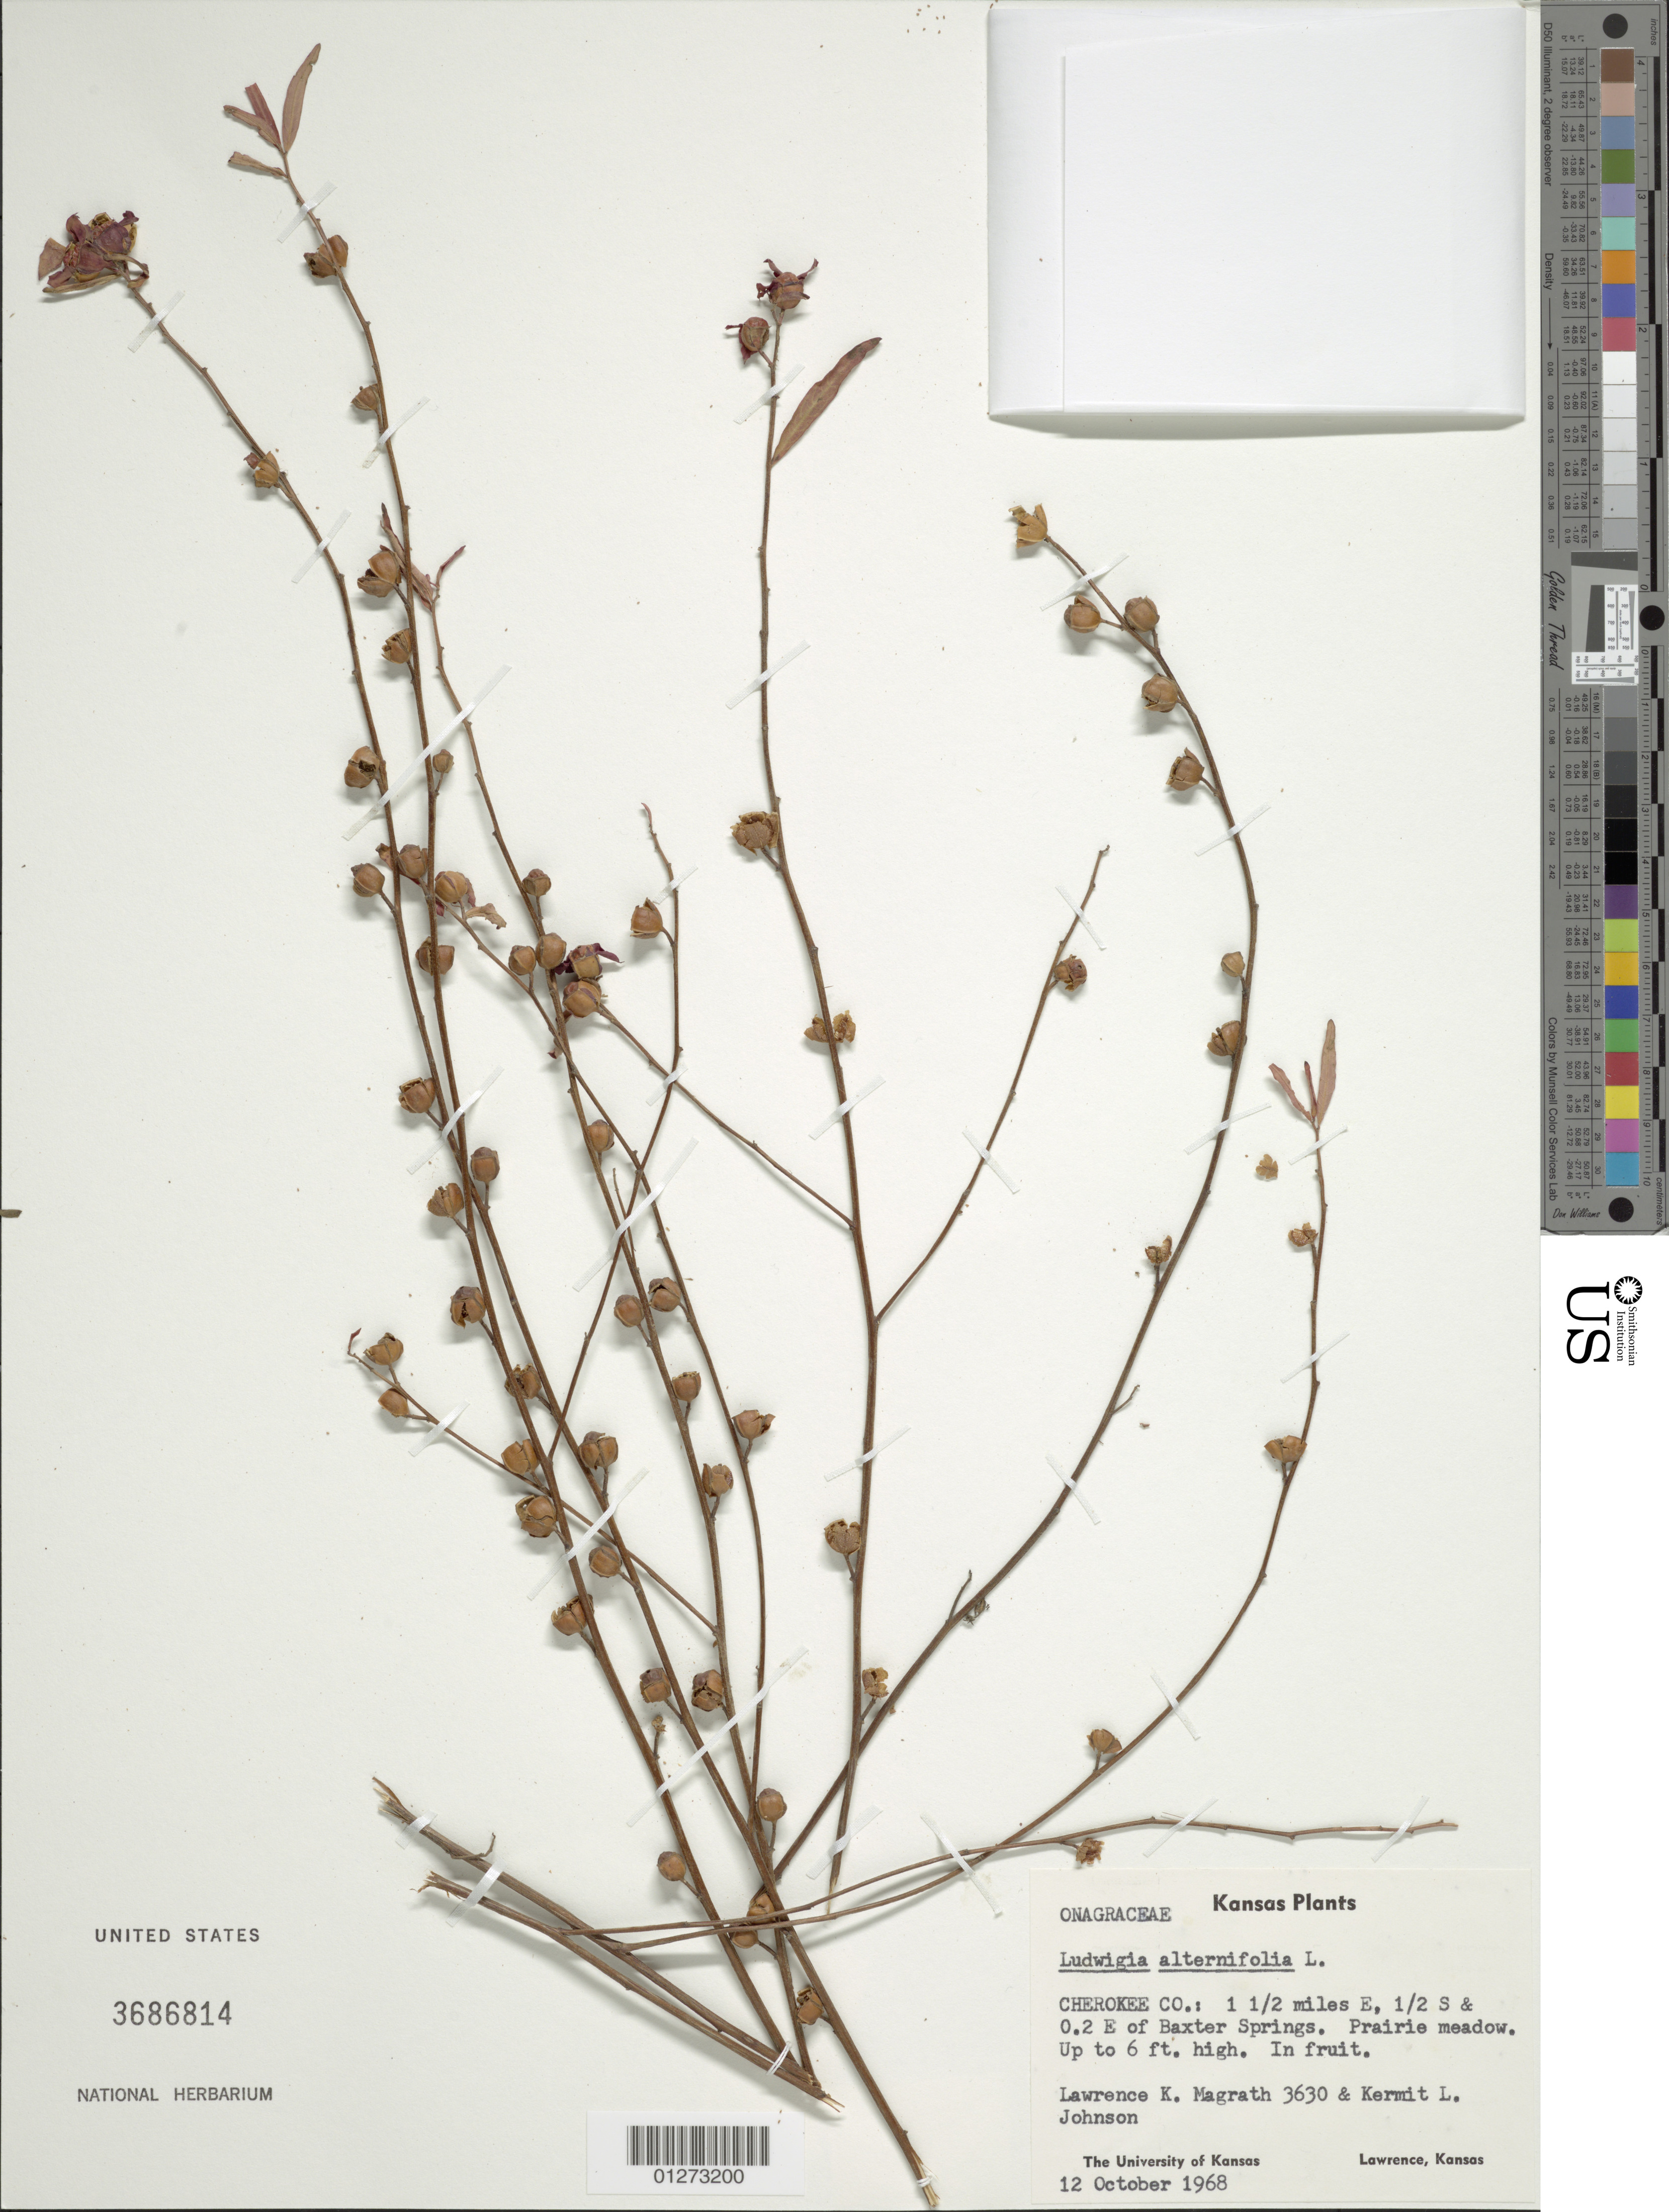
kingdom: Plantae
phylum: Tracheophyta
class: Magnoliopsida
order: Myrtales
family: Onagraceae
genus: Ludwigia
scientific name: Ludwigia alternifolia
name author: L.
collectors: L. Magrath & K. L. Johnson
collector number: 3630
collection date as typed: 12 October 1968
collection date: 1968-10-12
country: United States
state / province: Kansas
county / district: Cherokee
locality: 1.5 miles E, 0.5 S & 0.2 E of Baxter Springs.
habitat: Prairie meadow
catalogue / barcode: US 3686814